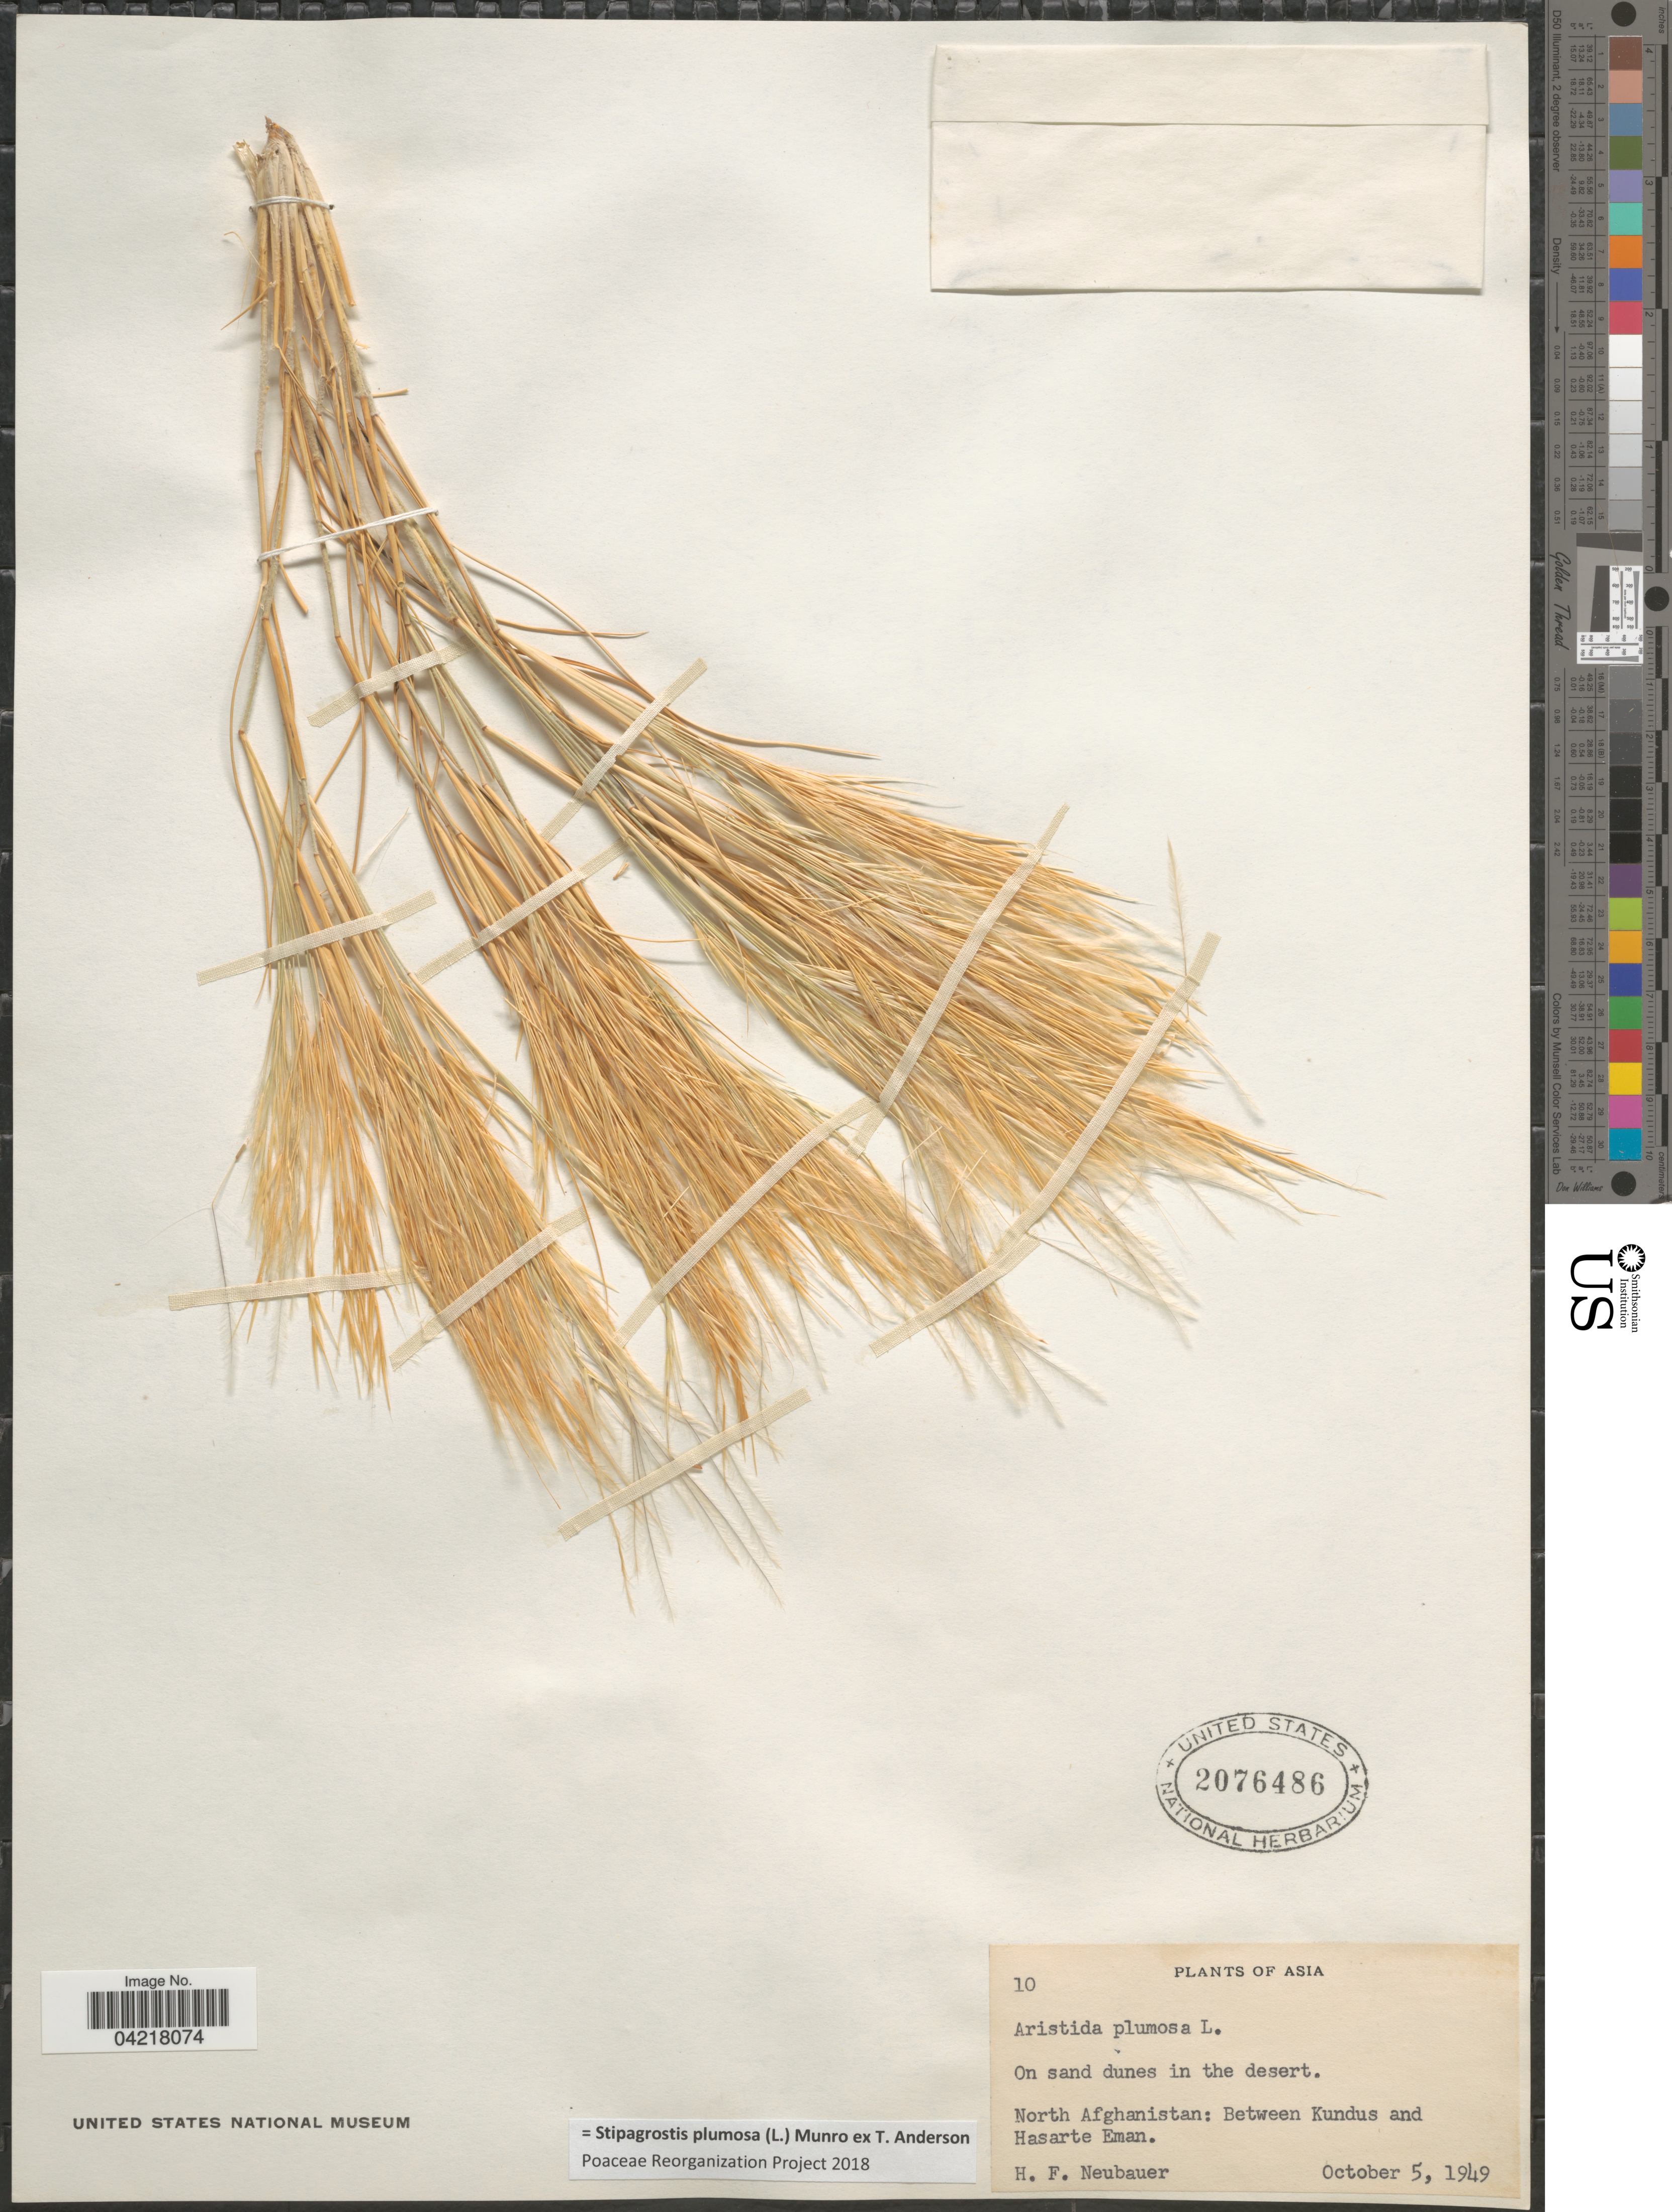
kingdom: Plantae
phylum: Tracheophyta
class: Liliopsida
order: Poales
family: Poaceae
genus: Stipagrostis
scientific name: Stipagrostis plumosa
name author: (L.) Munro ex T. Anderson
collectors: H. Neubauer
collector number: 10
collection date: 1949-10-05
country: Afghanistan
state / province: Kondoz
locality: North Afghanistan: Between Kundus and Hasarte Eman.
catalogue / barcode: US 2076486